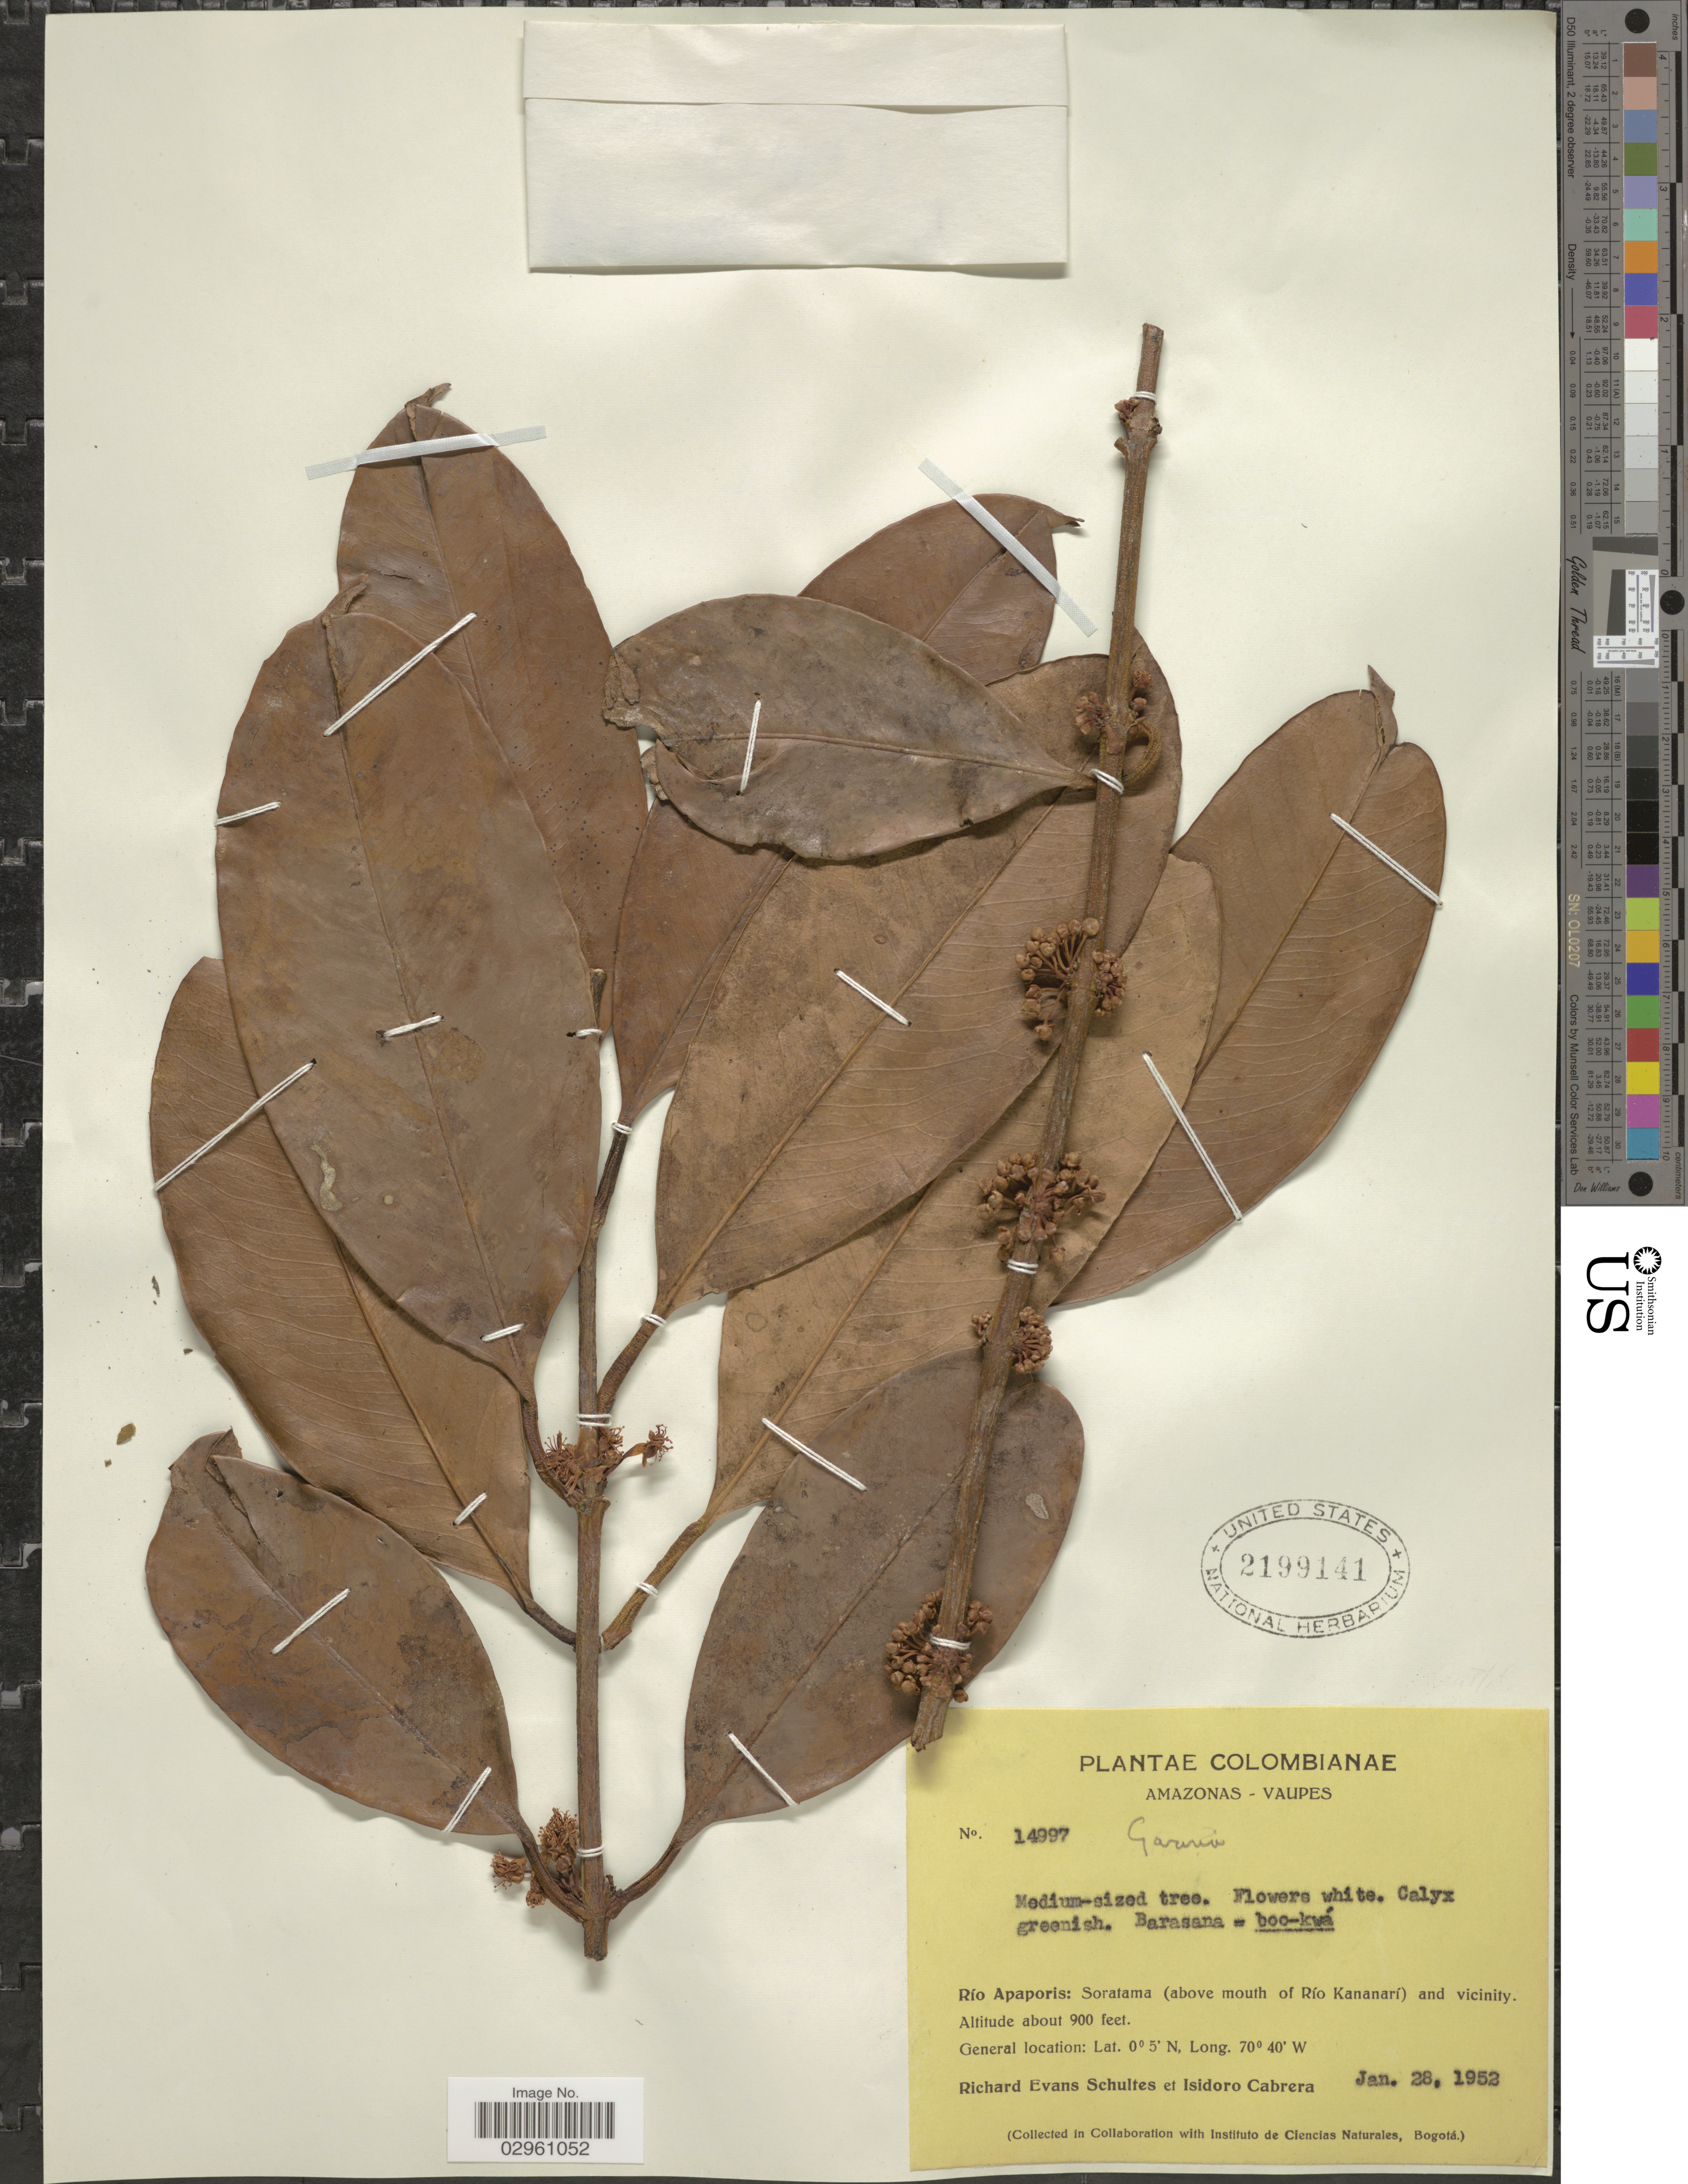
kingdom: Plantae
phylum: Tracheophyta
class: Magnoliopsida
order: Malpighiales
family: Clusiaceae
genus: Garcinia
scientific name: Garcinia sp.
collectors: R. E. Schultes & I. Cabrera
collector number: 14997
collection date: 1952-01-28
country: Colombia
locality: Amazonas-Vaupes. Río Apaporis: Soratama (above mouth of Río Kananarí) and vicinity.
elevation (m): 274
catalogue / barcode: US 2199141